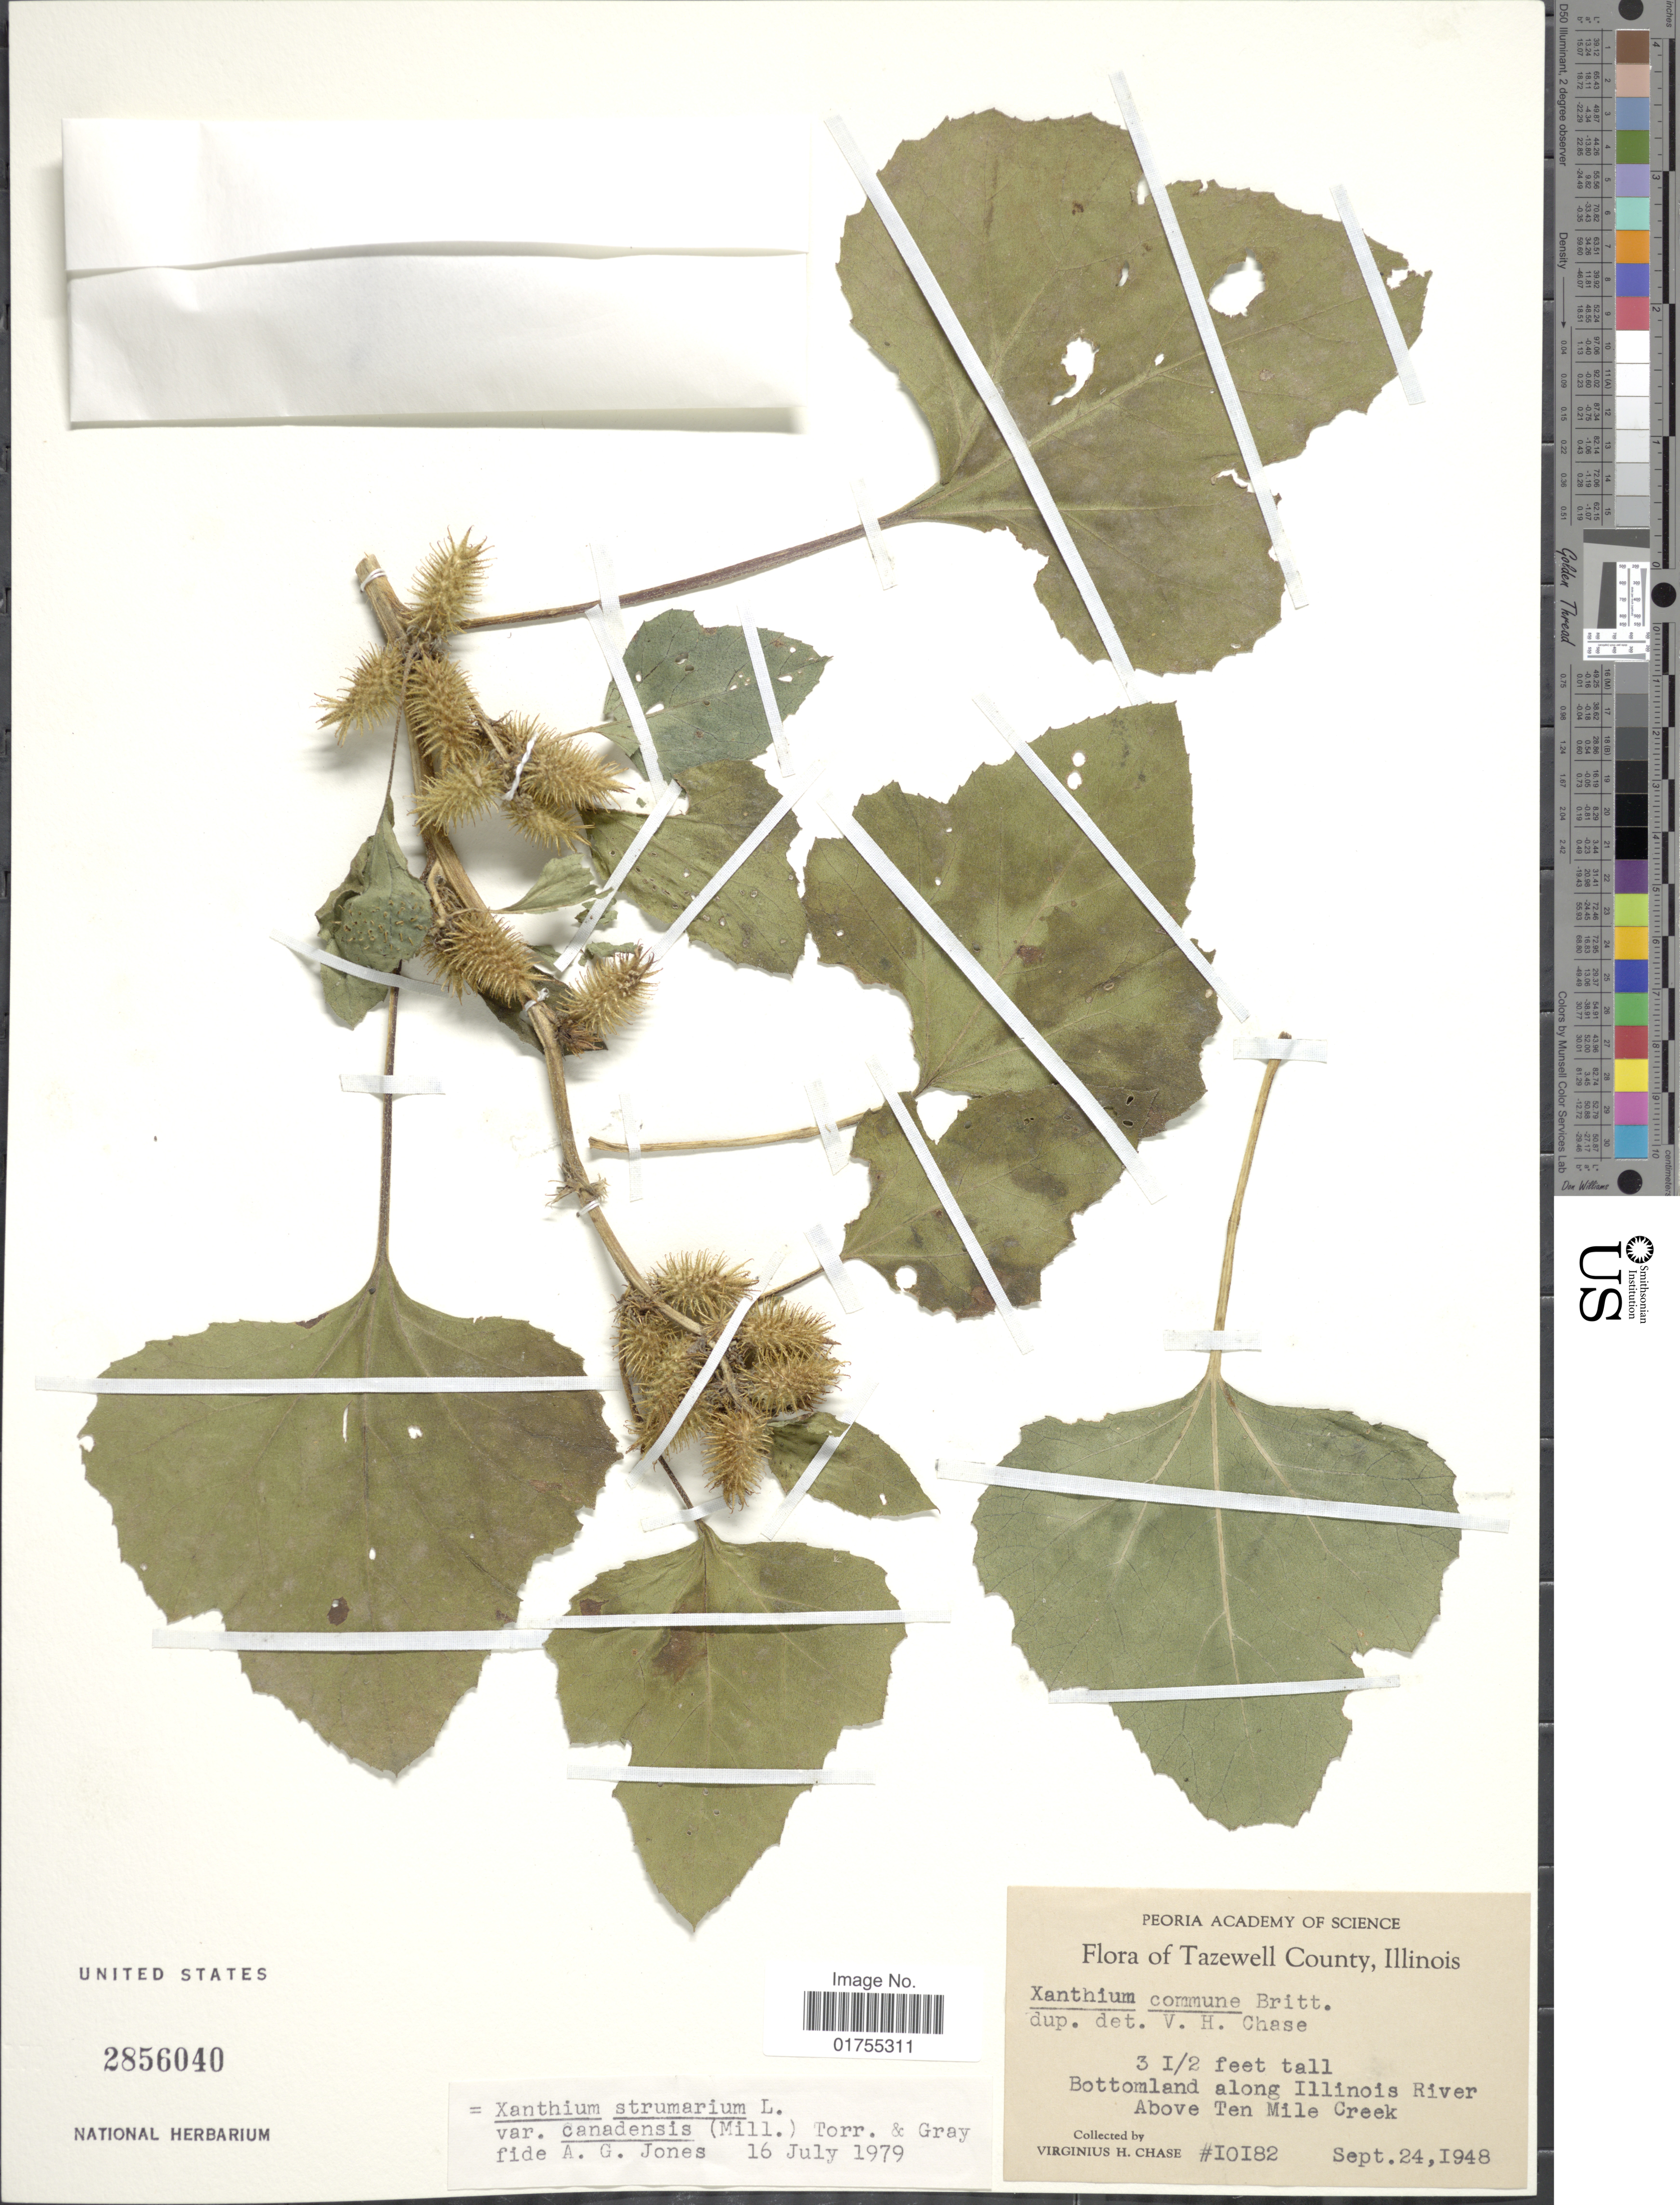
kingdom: Plantae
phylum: Tracheophyta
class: Magnoliopsida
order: Asterales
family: Asteraceae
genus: Xanthium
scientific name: Xanthium strumarium var. canadense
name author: (Mill.) Torr. & A. Gray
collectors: V. H. Chase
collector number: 10182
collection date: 1948-09-24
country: United States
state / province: Illinois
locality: Tazewell County, Bottomland along Illinois River, Above Ten Mile Creek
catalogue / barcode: US 2856040